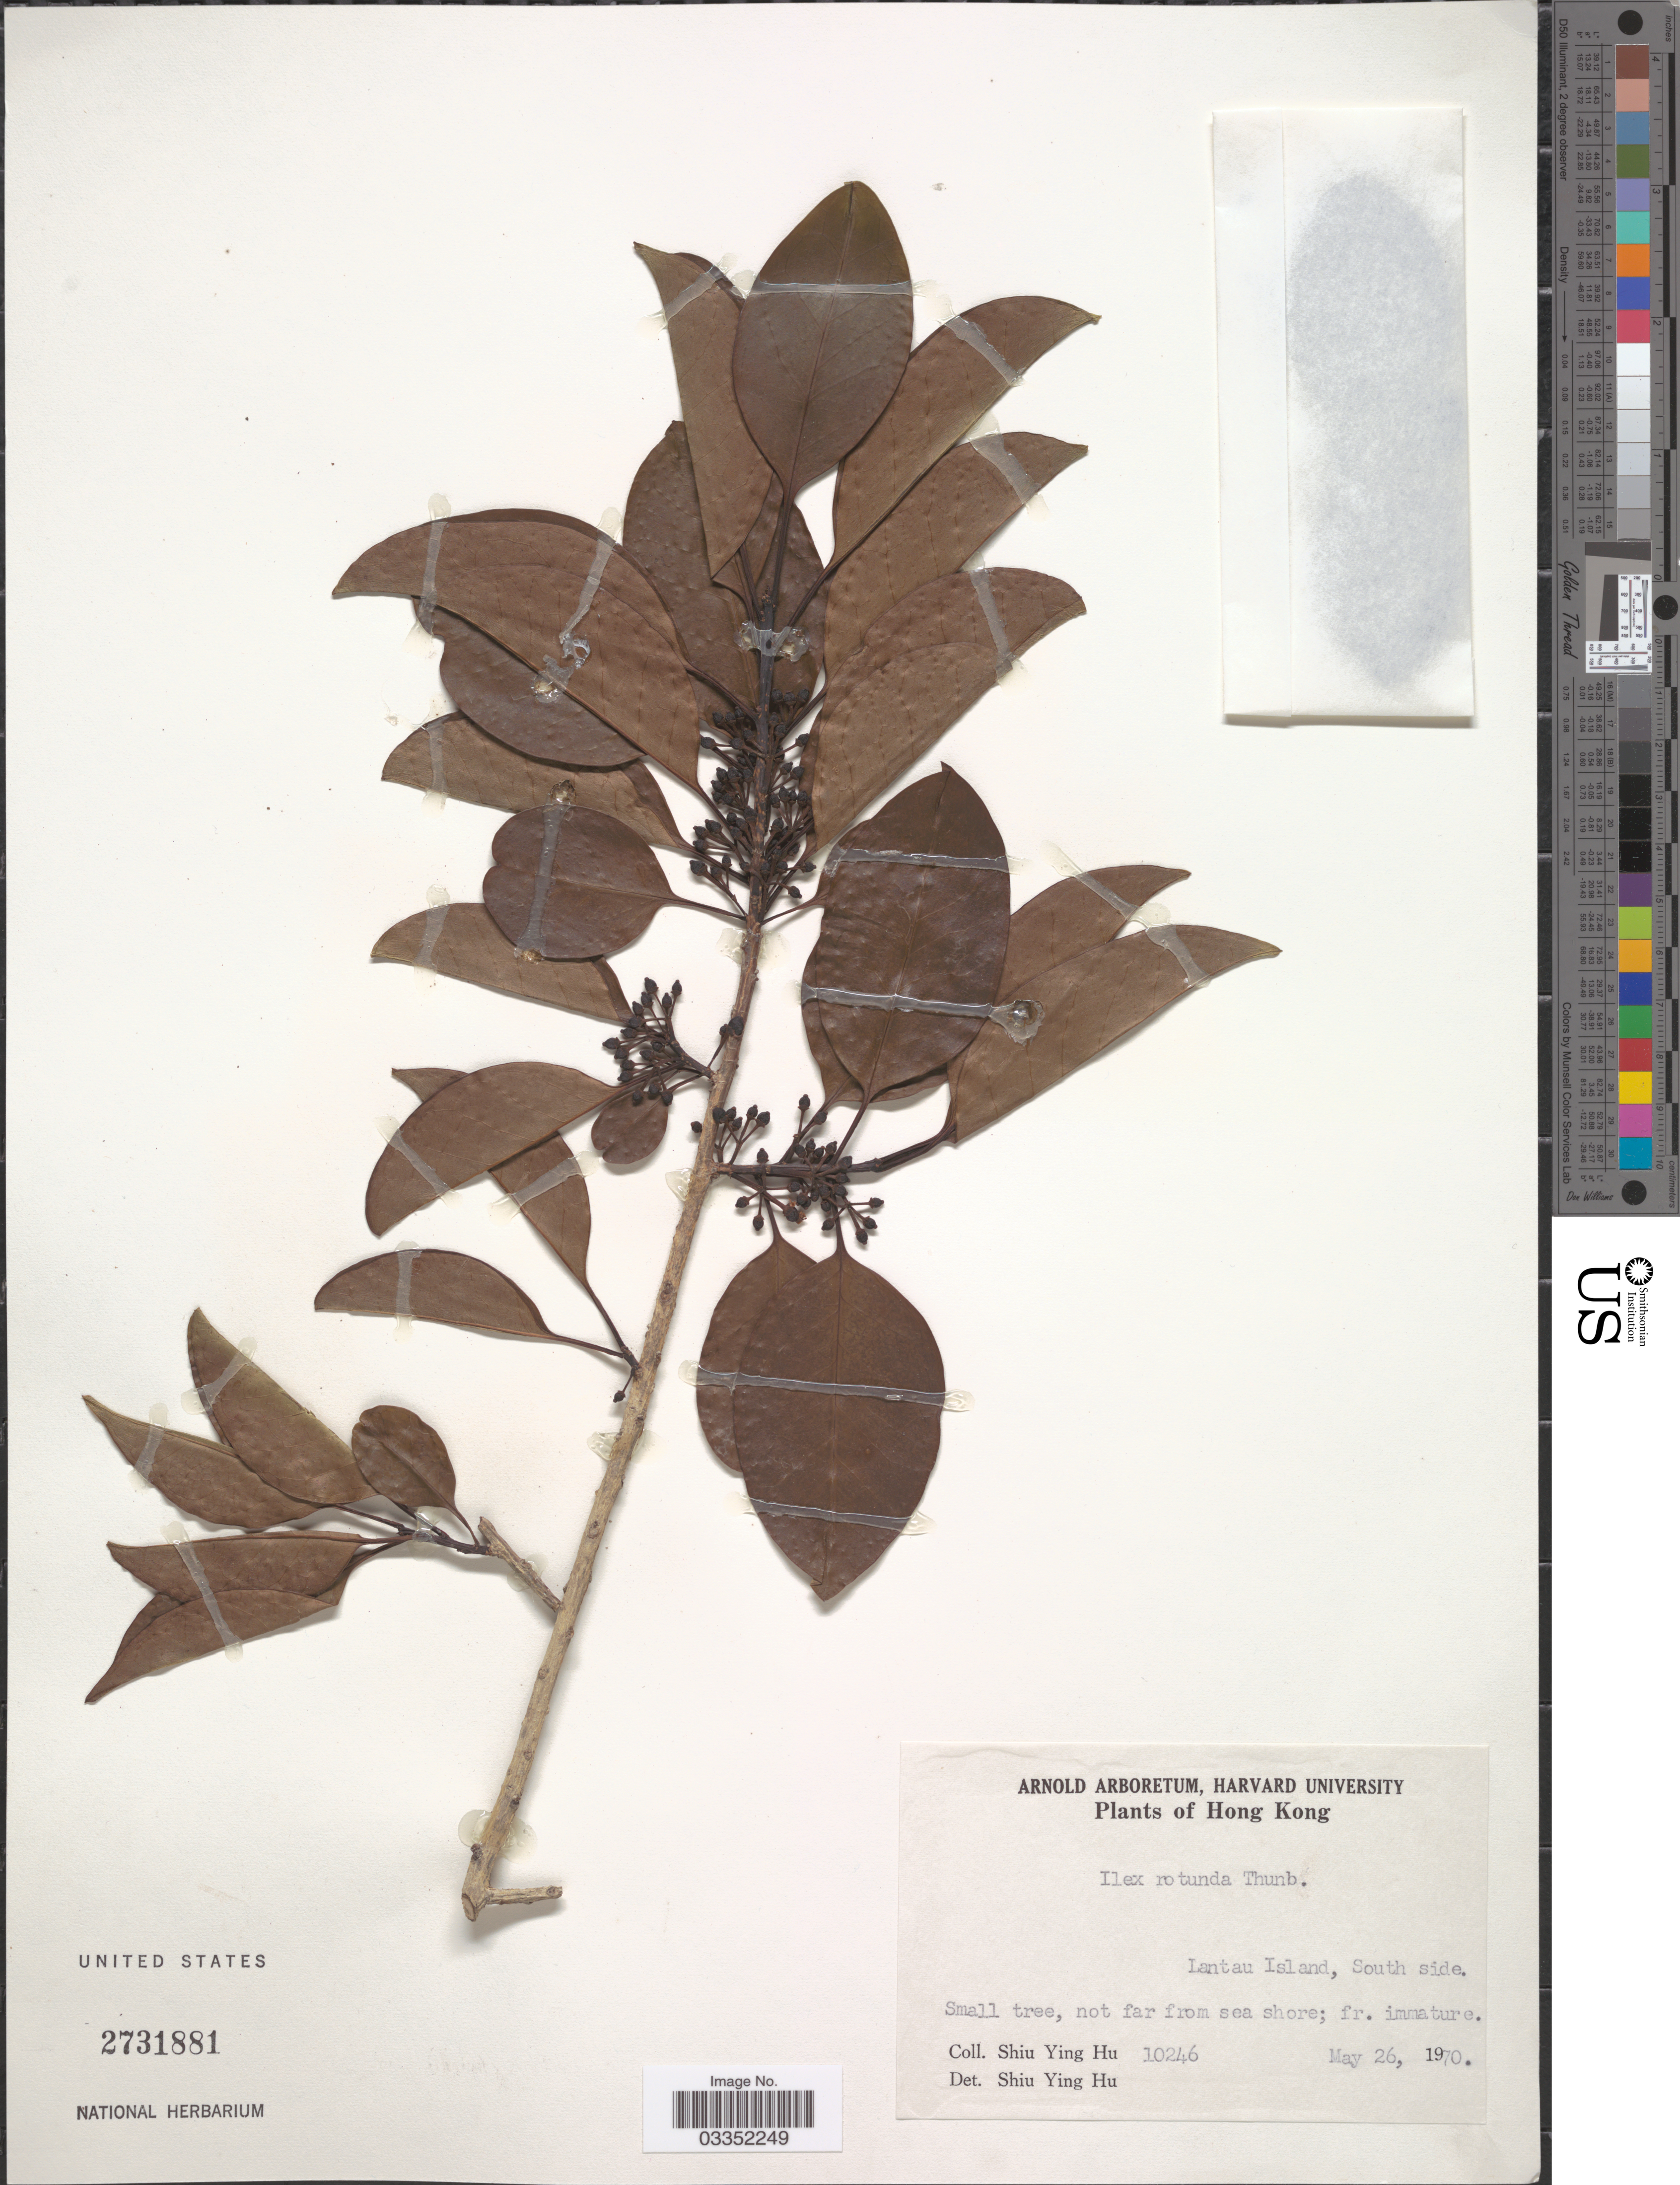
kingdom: Plantae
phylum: Tracheophyta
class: Magnoliopsida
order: Aquifoliales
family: Aquifoliaceae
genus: Ilex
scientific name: Ilex rotunda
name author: Thunb.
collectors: S. Y. Hu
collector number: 10246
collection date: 1970-05-26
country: China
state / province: Hong Kong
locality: Lantau Island, South side.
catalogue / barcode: US 2731881